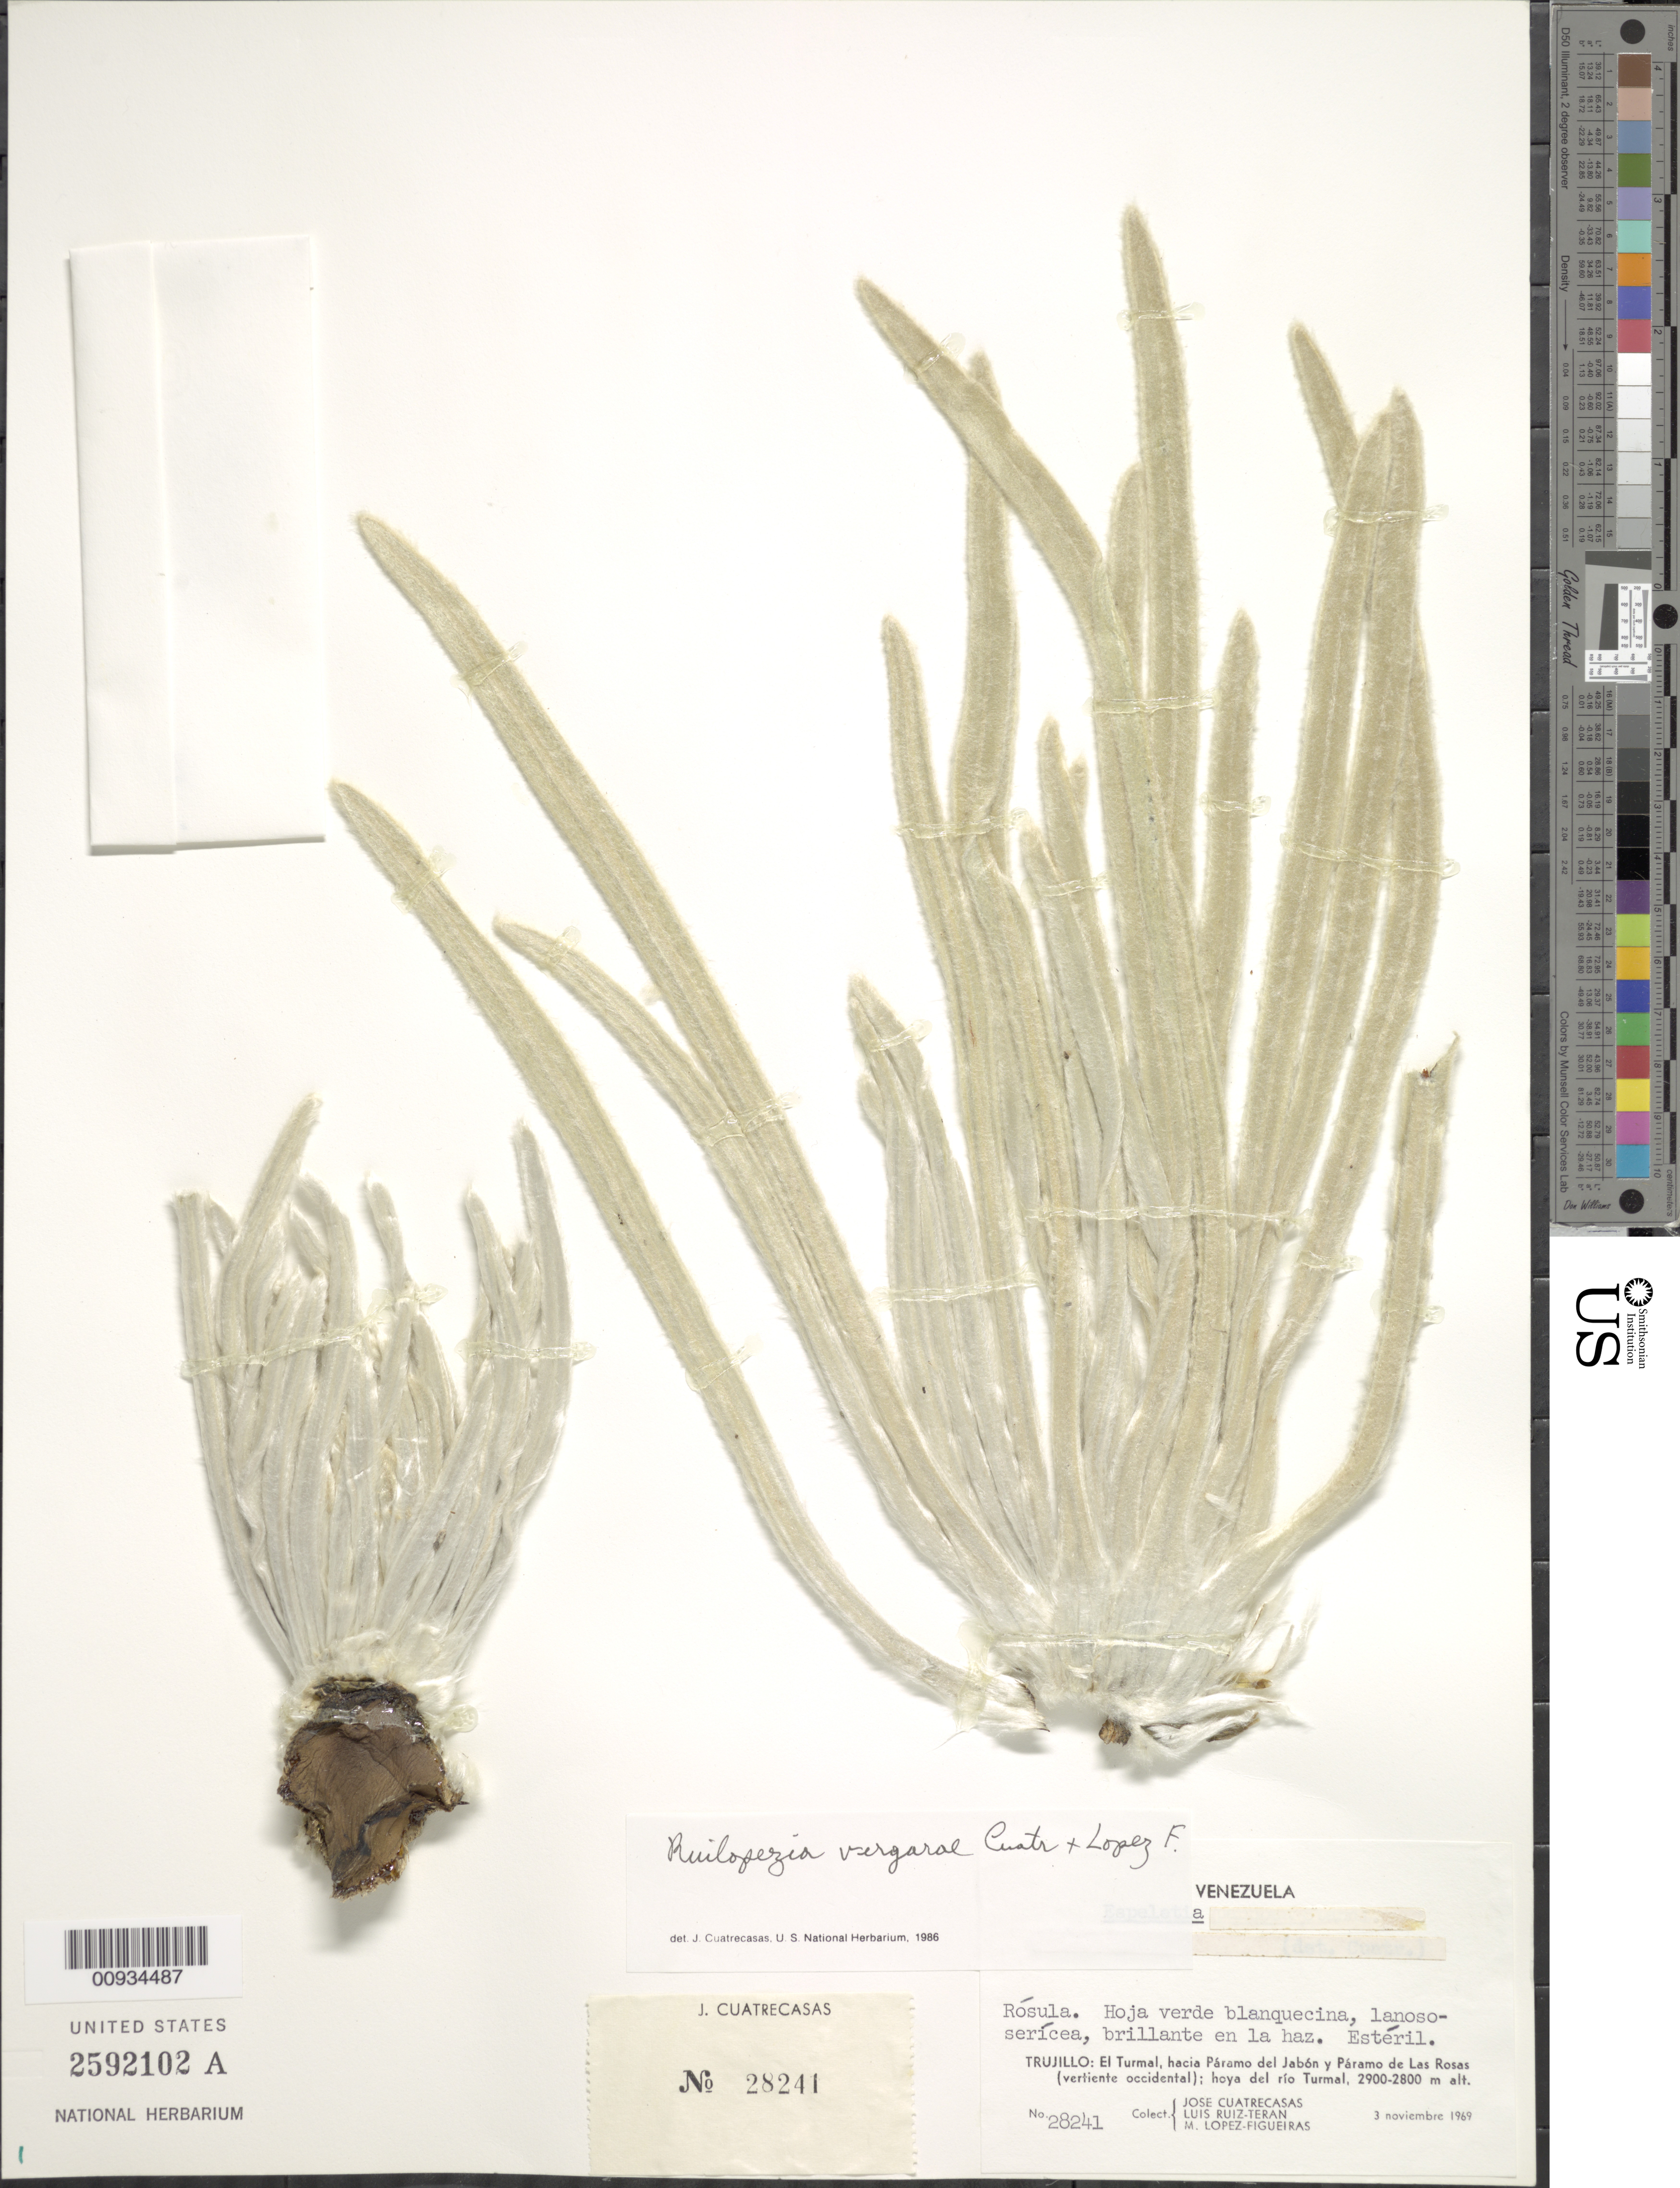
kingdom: Plantae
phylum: Tracheophyta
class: Magnoliopsida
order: Asterales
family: Asteraceae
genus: Ruilopezia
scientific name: Ruilopezia vergarae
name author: Cuatrec. & López Fig.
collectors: J. Cuatrecasas, L. Teran & M. López Figueiras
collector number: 28241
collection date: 1969-11-03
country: Venezuela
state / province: Trujillo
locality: El Turmal, hacia Paramo del Jabon y Paramo de Las Rosas (vertiente occidental), hoya del Rio Turmal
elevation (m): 2800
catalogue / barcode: US 2592102A